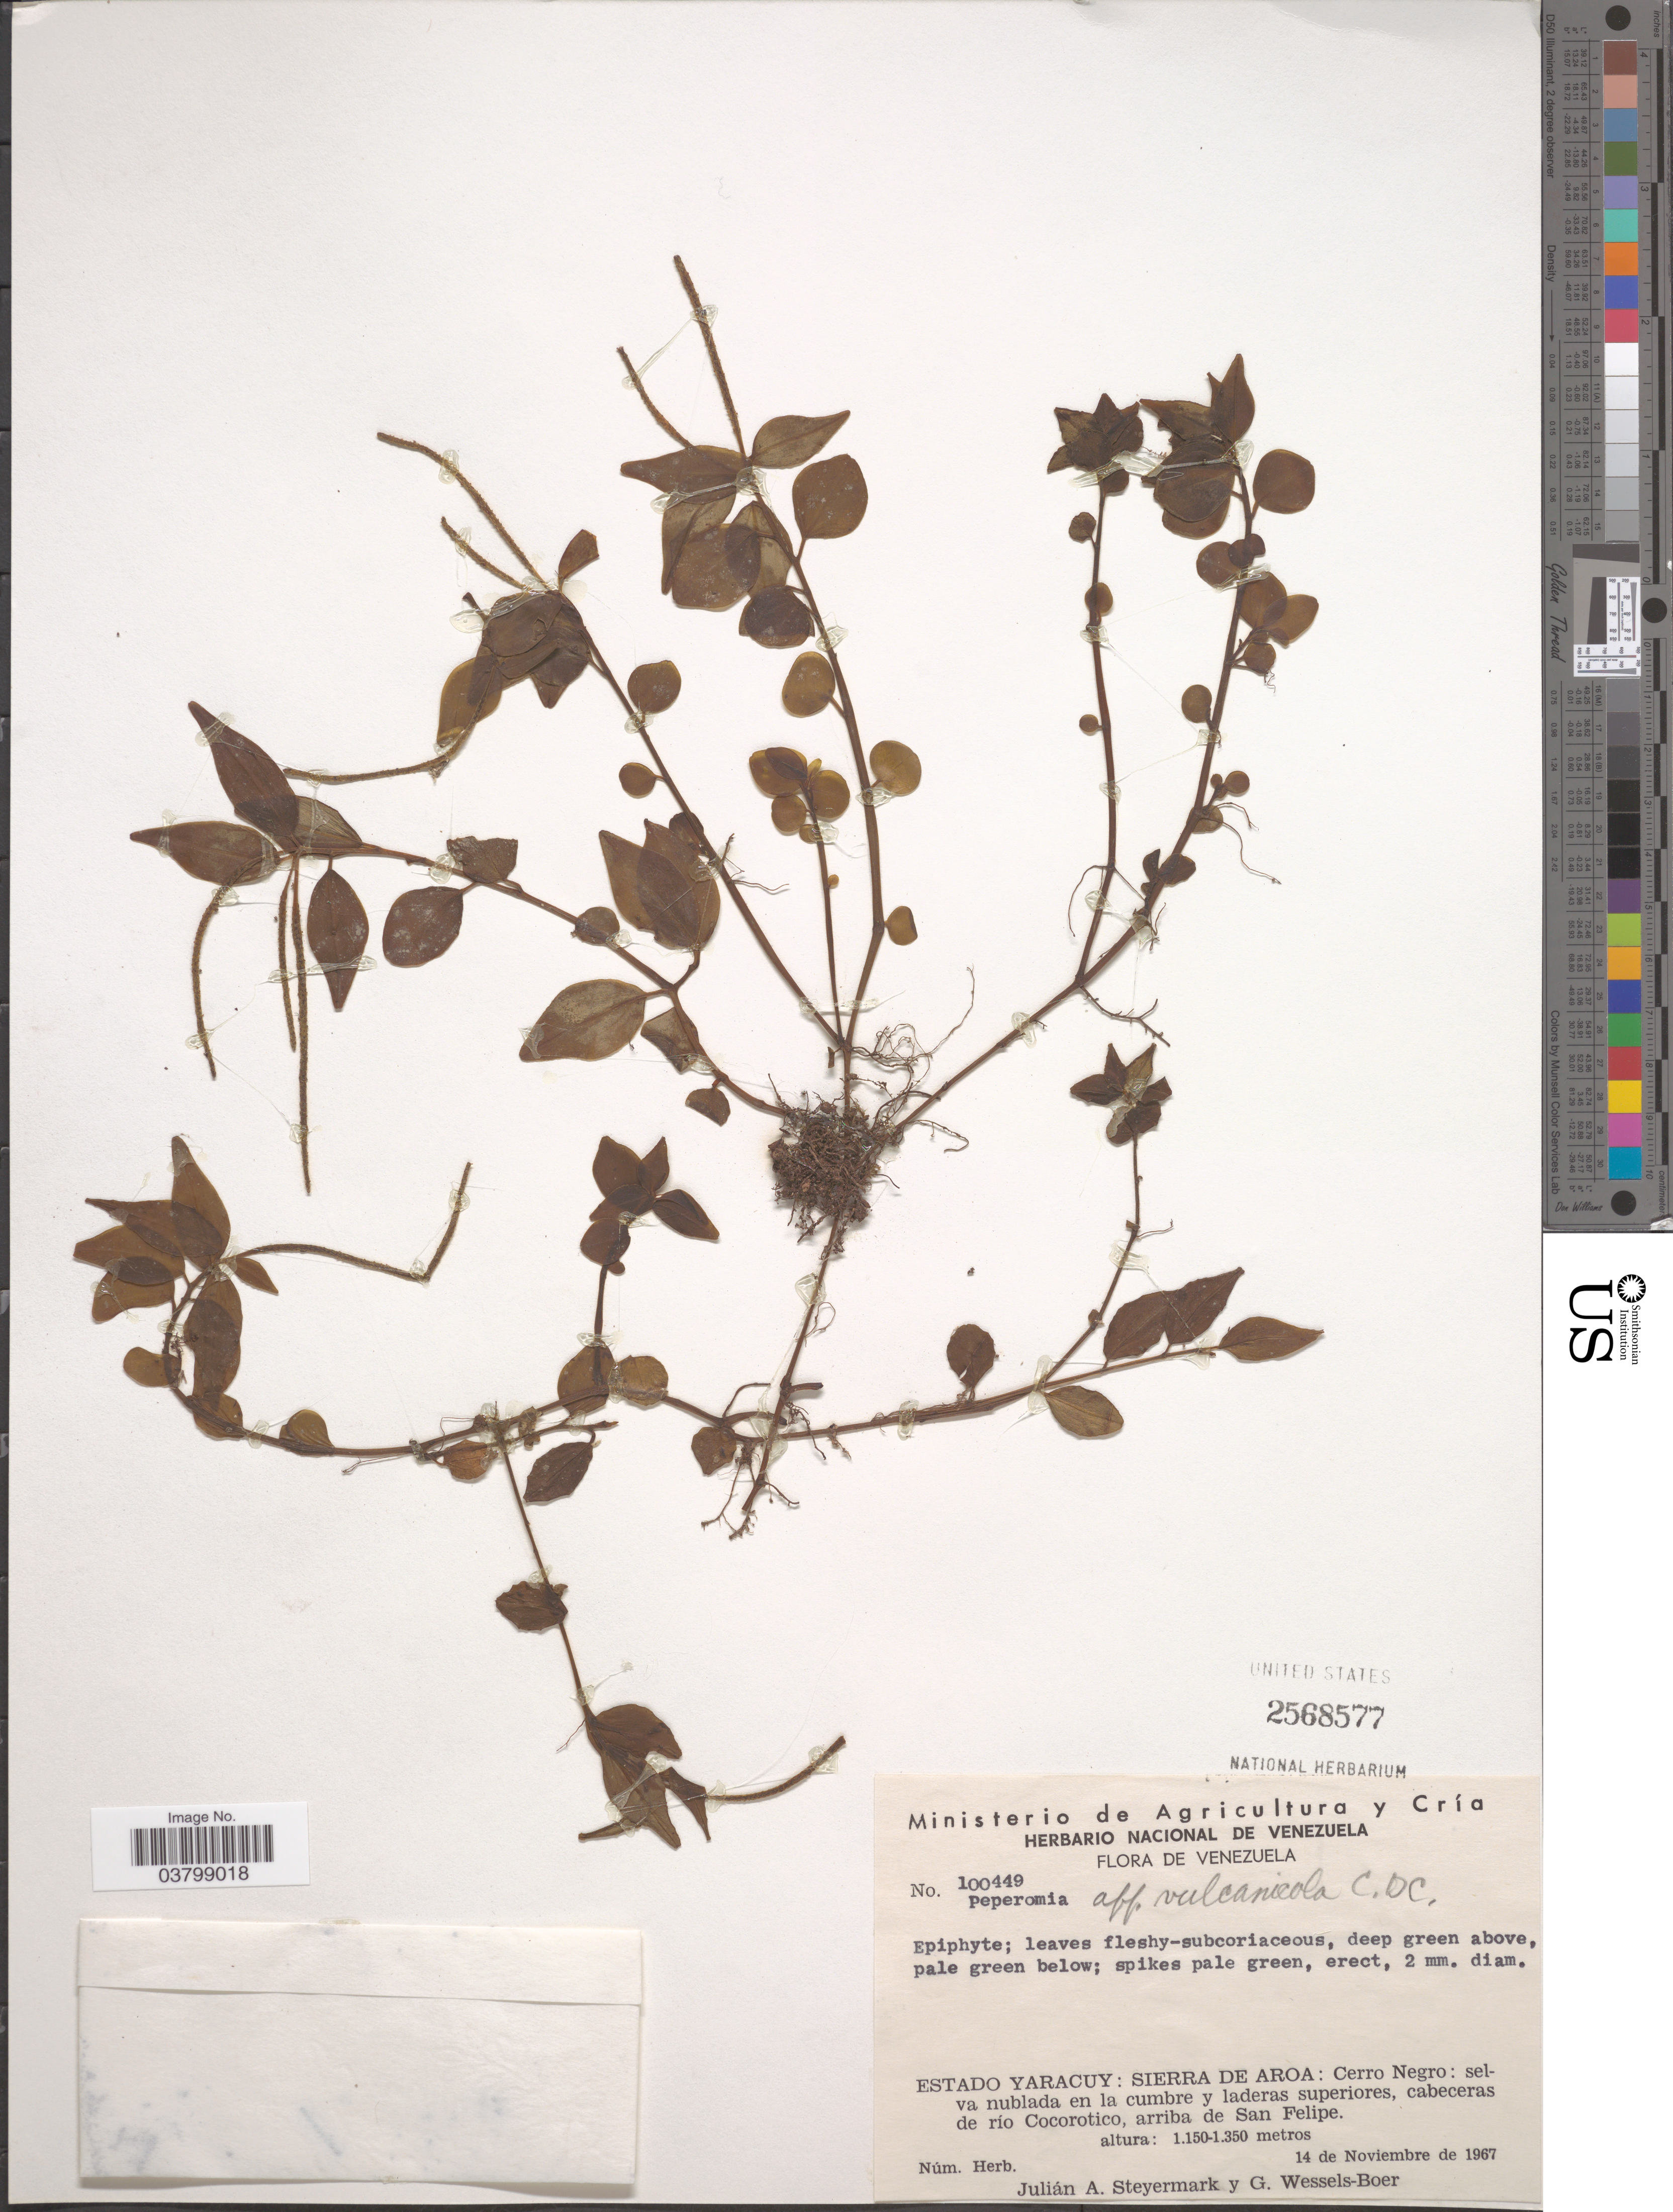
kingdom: Plantae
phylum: Tracheophyta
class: Magnoliopsida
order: Piperales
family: Piperaceae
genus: Peperomia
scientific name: Peperomia vulcanicola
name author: C. DC.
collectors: J. Steyermark & G. Wessels Boer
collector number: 100449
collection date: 1967-11-14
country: Venezuela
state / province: Yaracuy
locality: Sierra de Aroa: Cerro Negro: selva nublada en la cumbre y laderas superiores, cabeceras de río Cocorotico, arriba de San Felipe.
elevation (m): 1150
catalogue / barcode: US 2568577